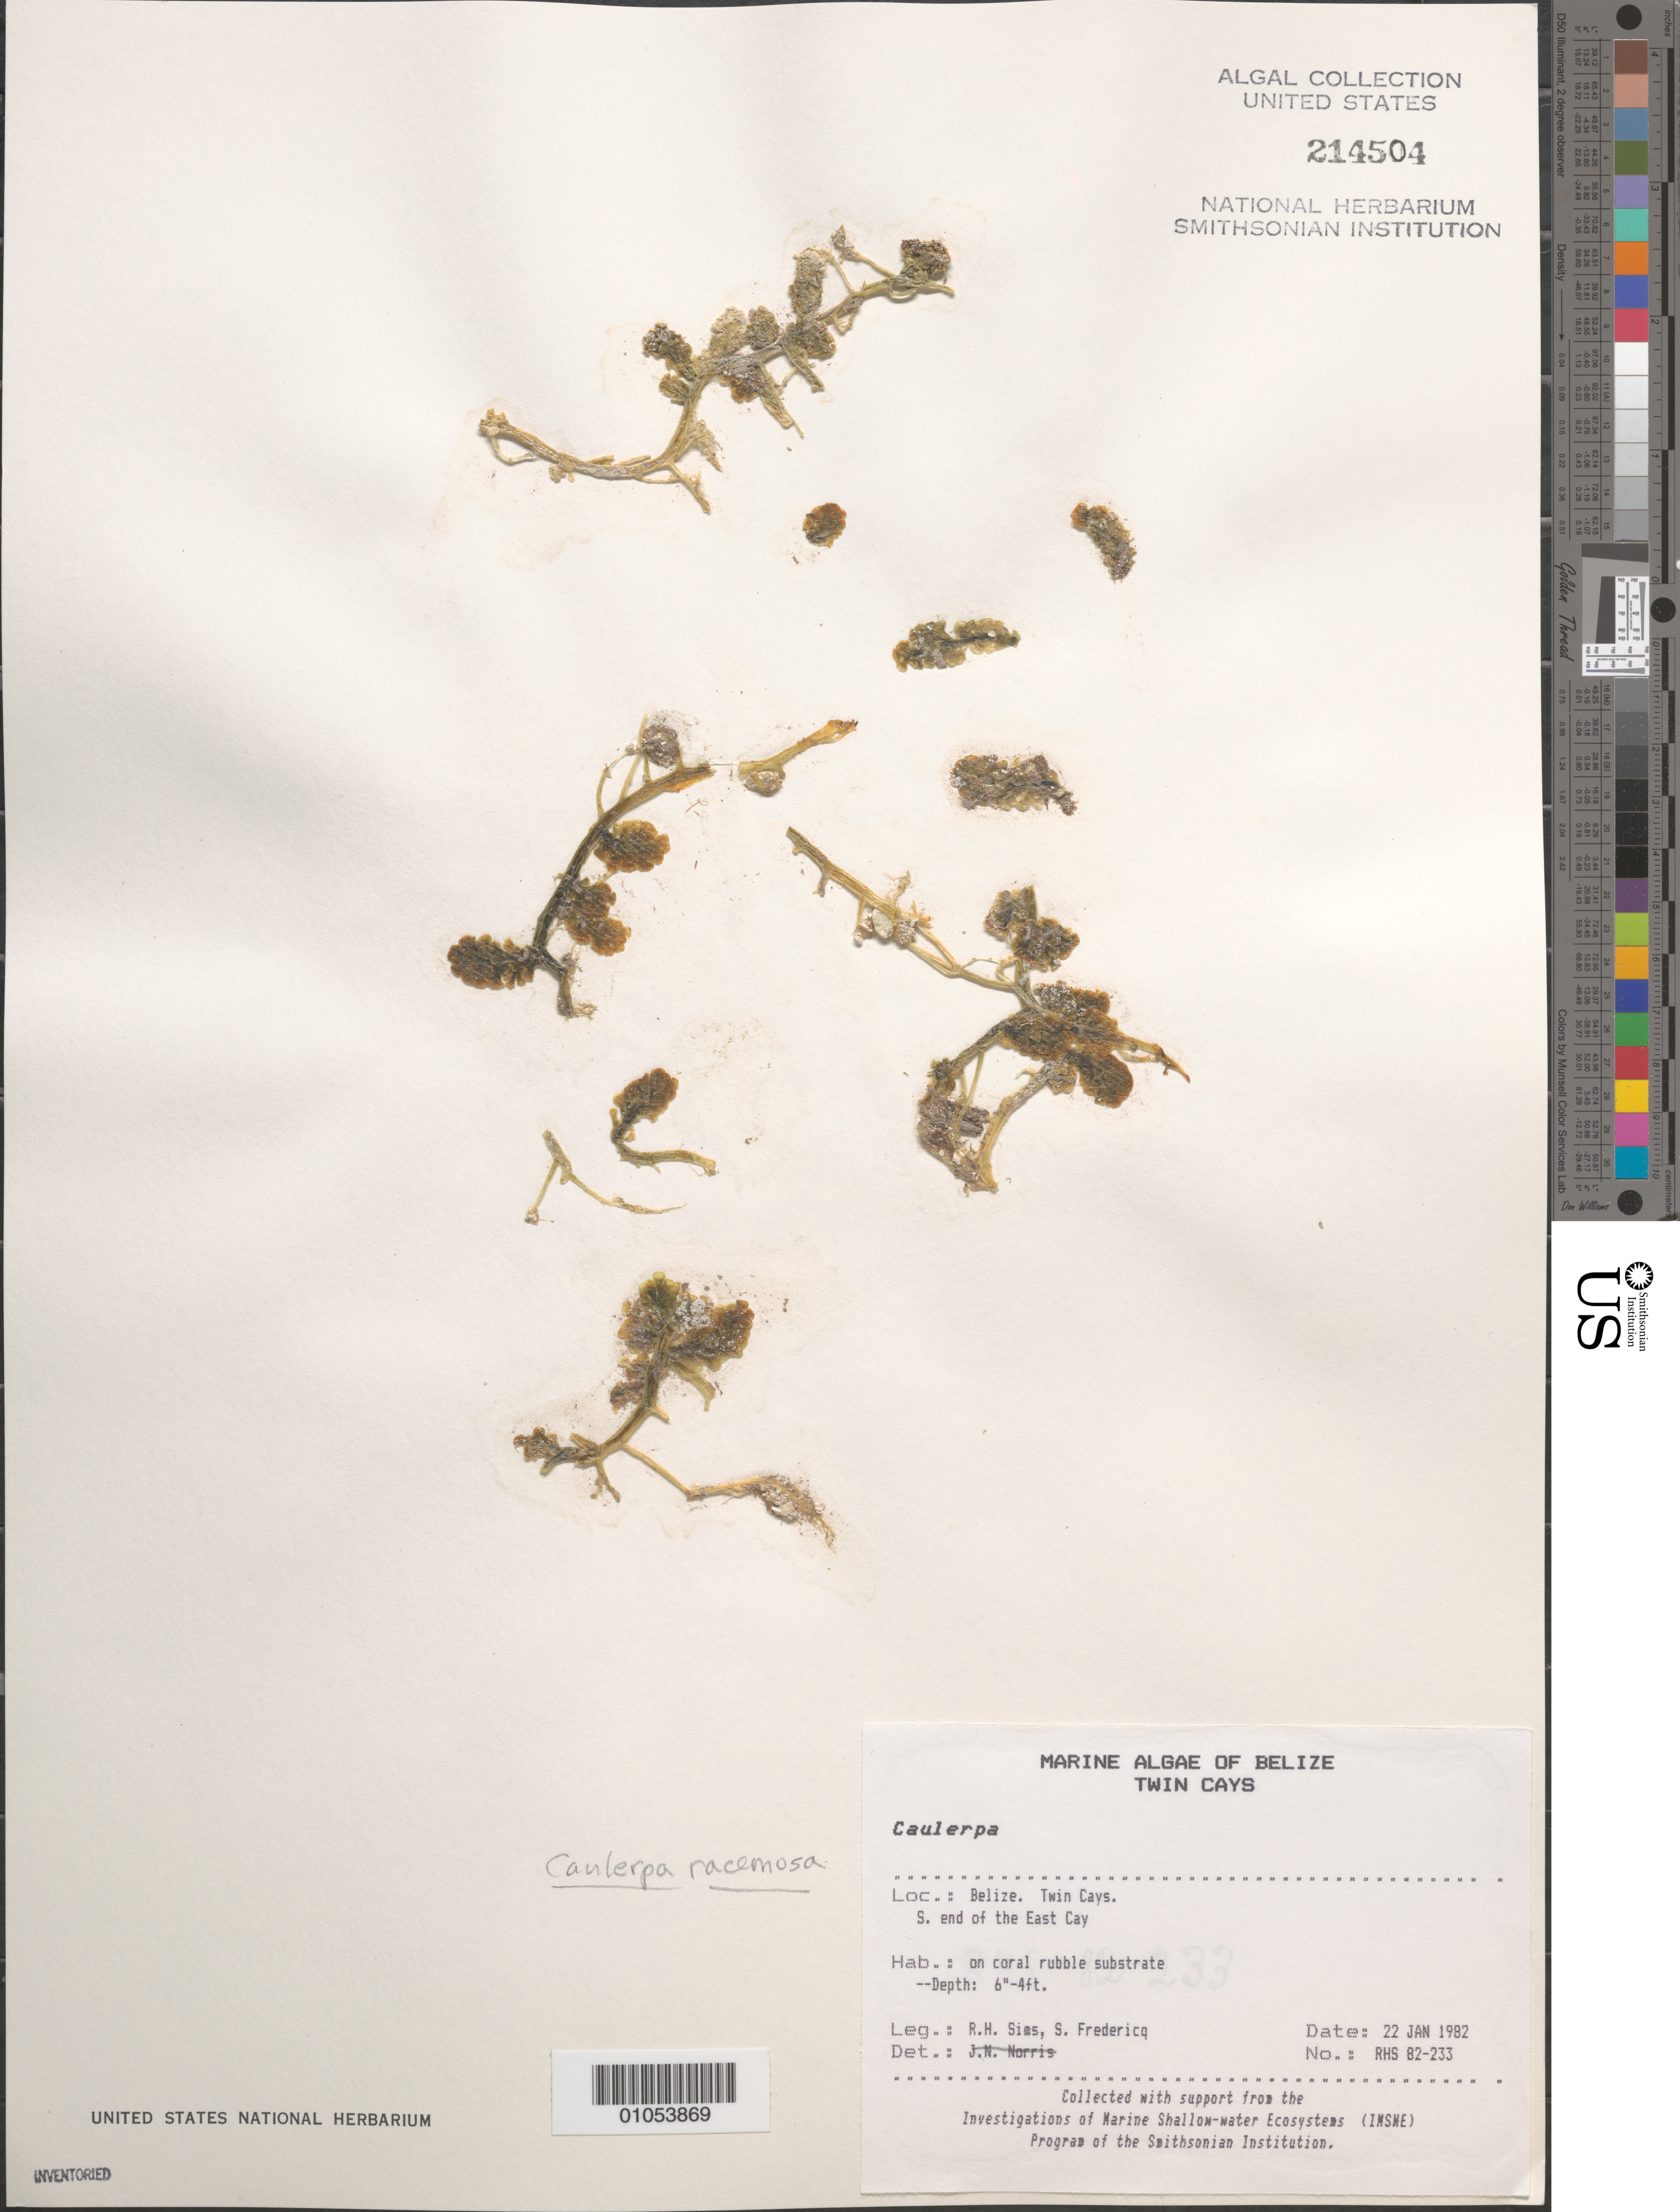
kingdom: Plantae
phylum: Chlorophyta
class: Ulvophyceae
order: Bryopsidales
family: Caulerpaceae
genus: Caulerpa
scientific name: Caulerpa racemosa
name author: (Forssk.) J. Agardh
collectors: R. H. Sims & S. Fredericq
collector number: RHS 82-233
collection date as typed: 22 Jan 1982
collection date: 1982-01-22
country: Belize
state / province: Stann Creek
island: East Cay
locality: South end of the East Cay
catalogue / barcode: US 214504